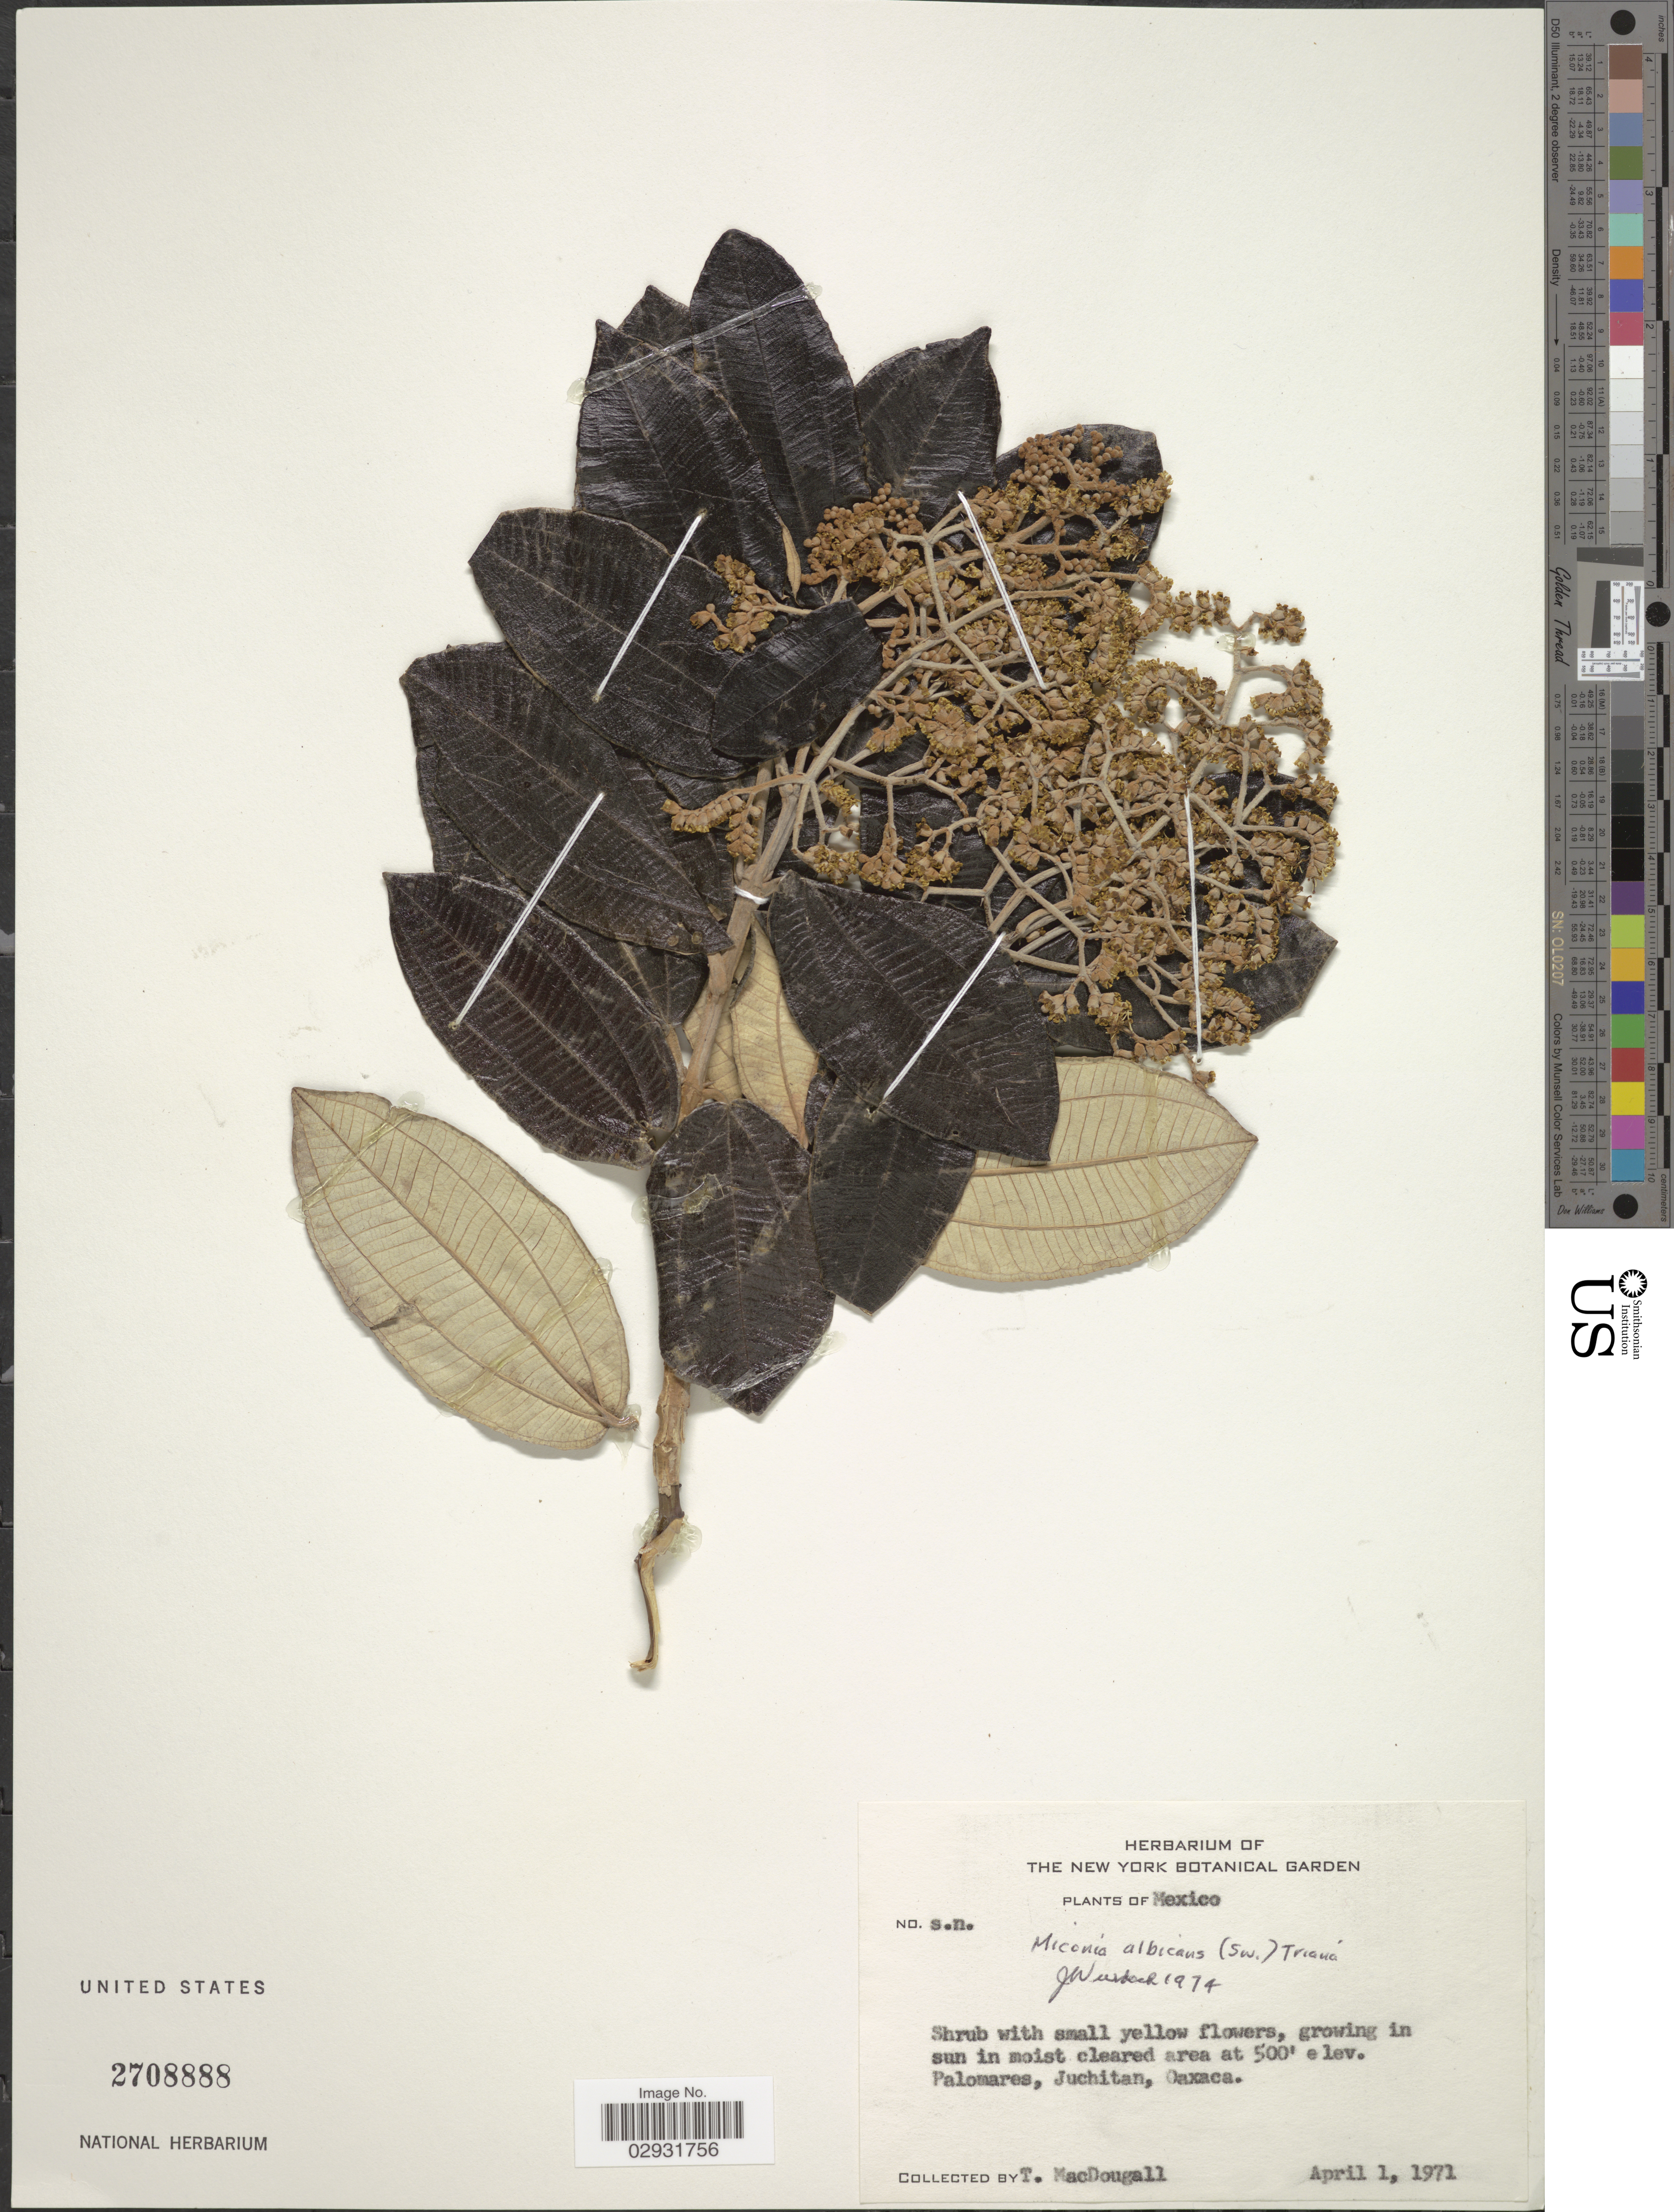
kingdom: Plantae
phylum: Tracheophyta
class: Magnoliopsida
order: Myrtales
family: Melastomataceae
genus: Miconia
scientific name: Miconia albicans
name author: (Sw.) Steud.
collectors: T. McDougall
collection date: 1971-04-01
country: Mexico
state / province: Oaxaca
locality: Palomares, Juchitan, Oaxaca.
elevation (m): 152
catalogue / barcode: US 2708888